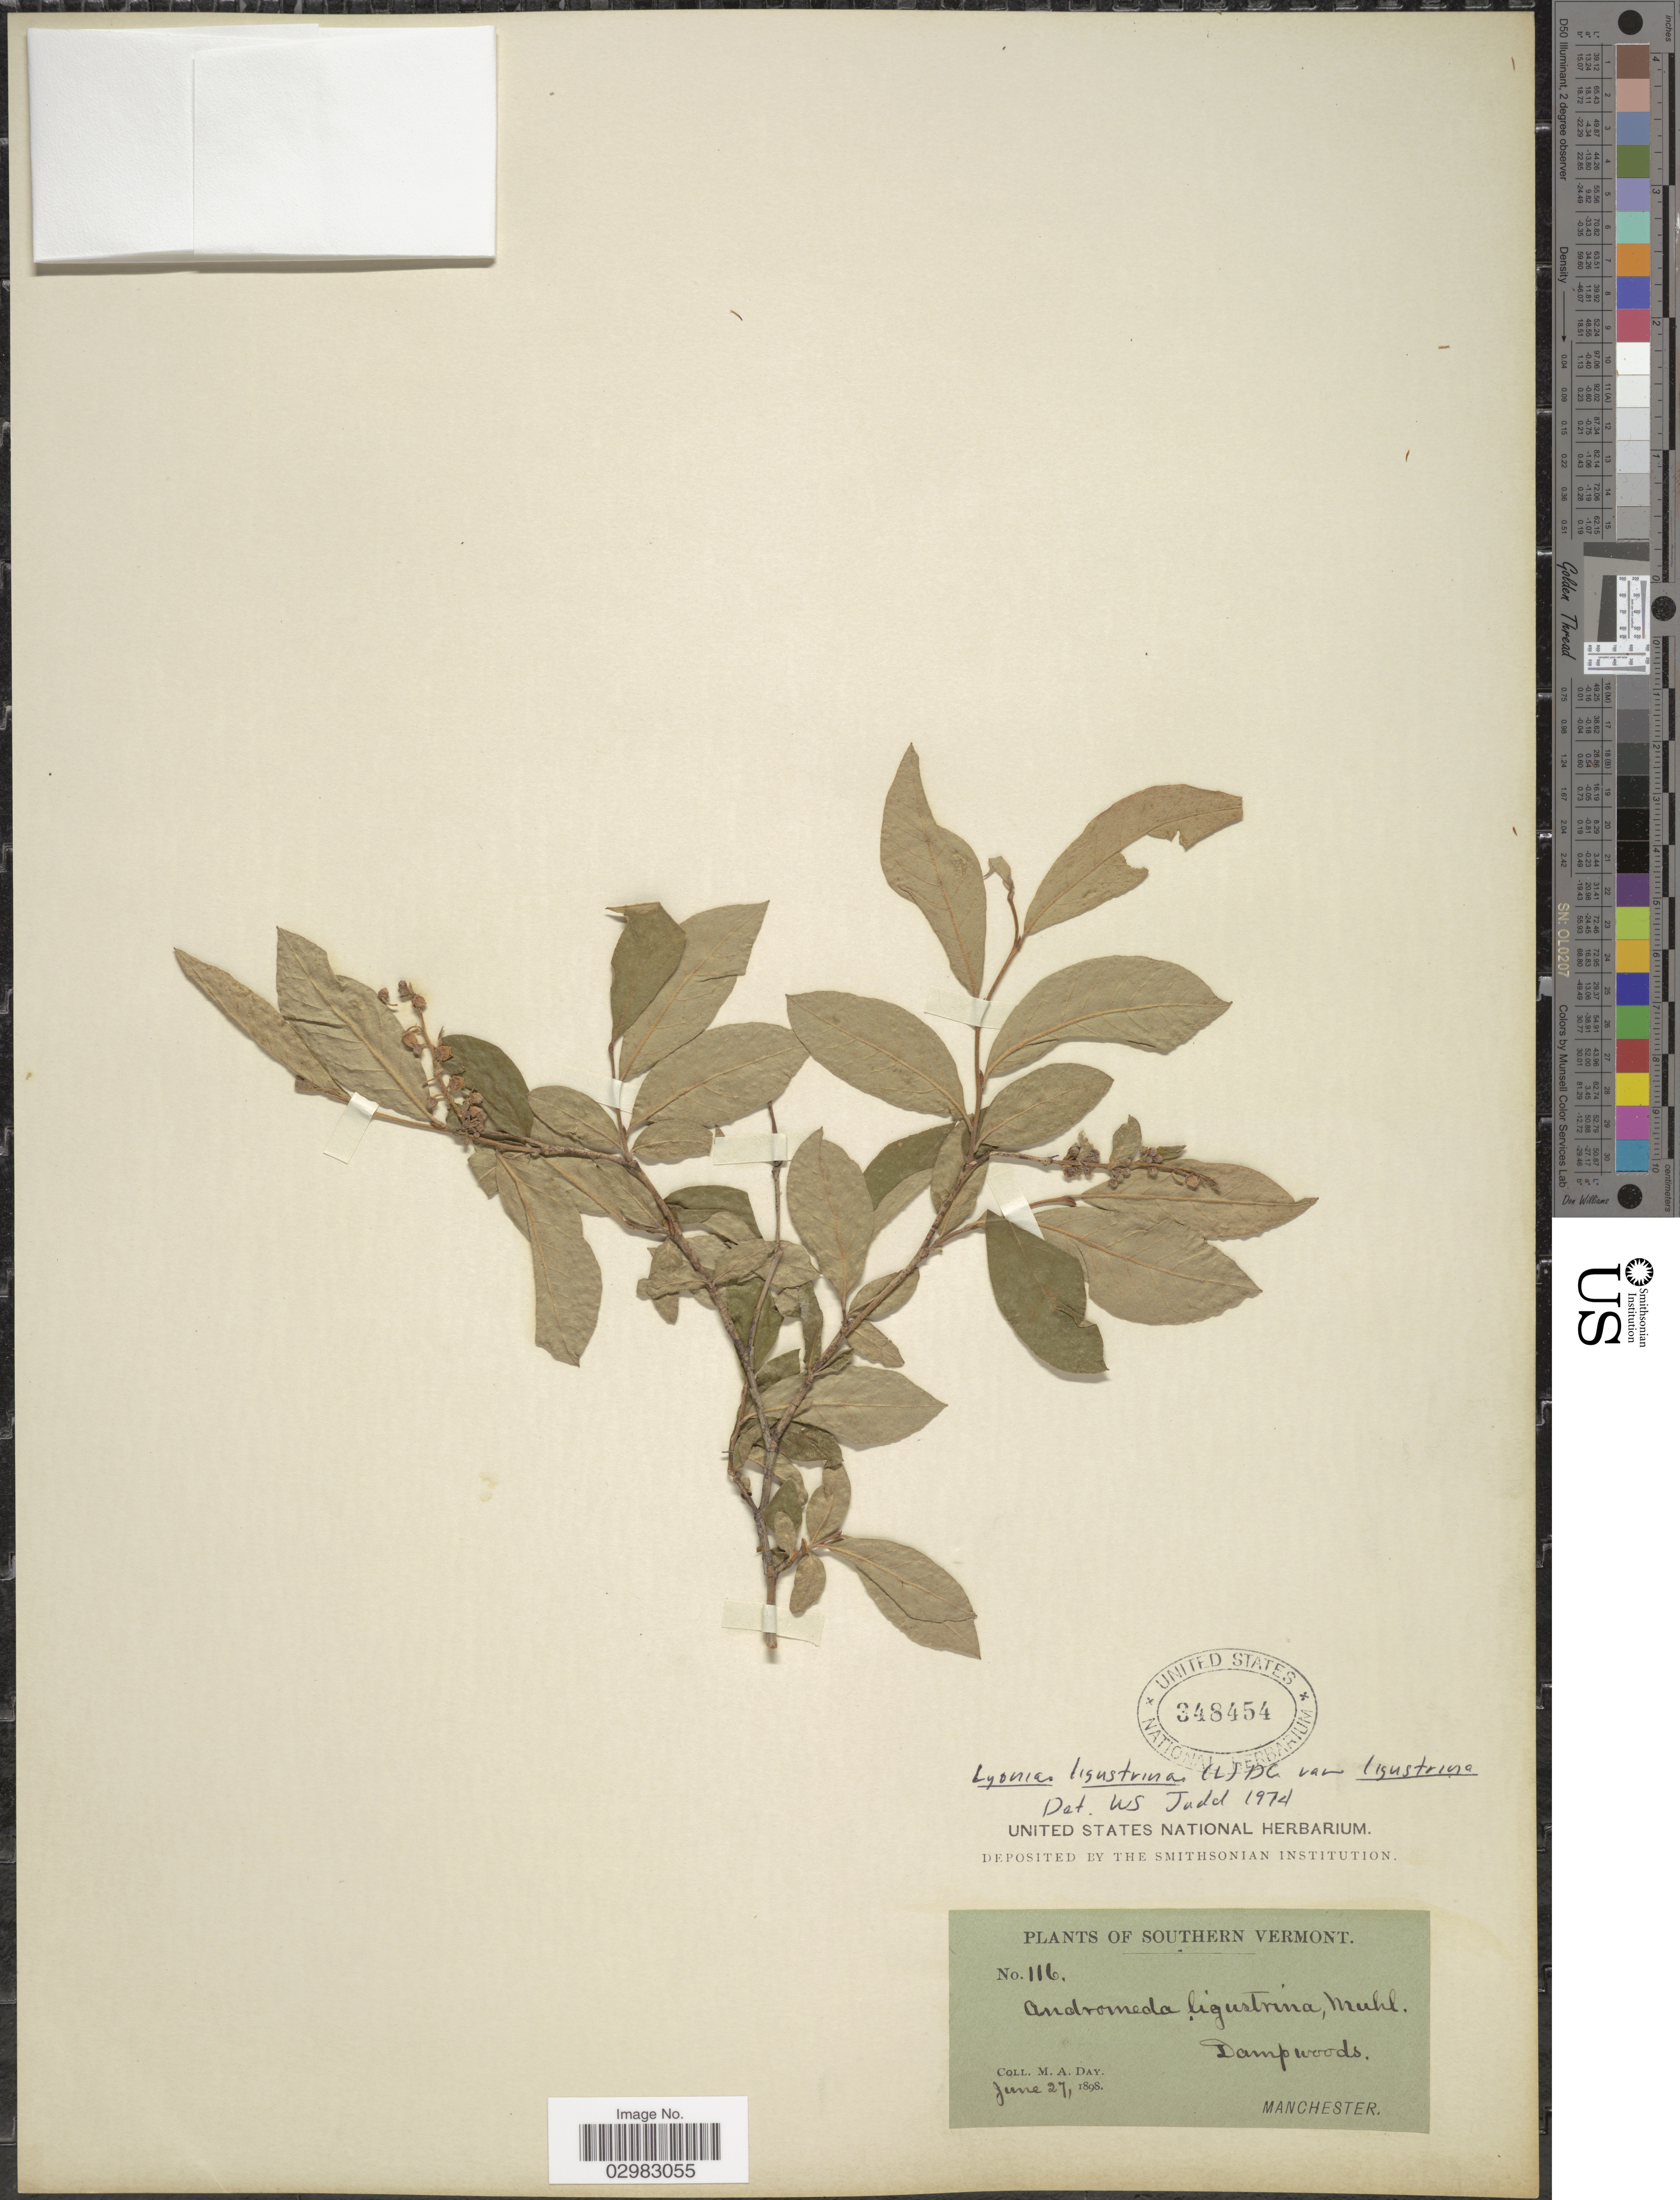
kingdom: Plantae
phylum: Tracheophyta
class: Magnoliopsida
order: Ericales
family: Ericaceae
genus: Lyonia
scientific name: Lyonia ligustrina var. ligustrina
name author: (L.) DC.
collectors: M. Day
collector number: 116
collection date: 1898-06-27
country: United States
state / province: Vermont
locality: Southern Vermont. Manchester.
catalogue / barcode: US 348454